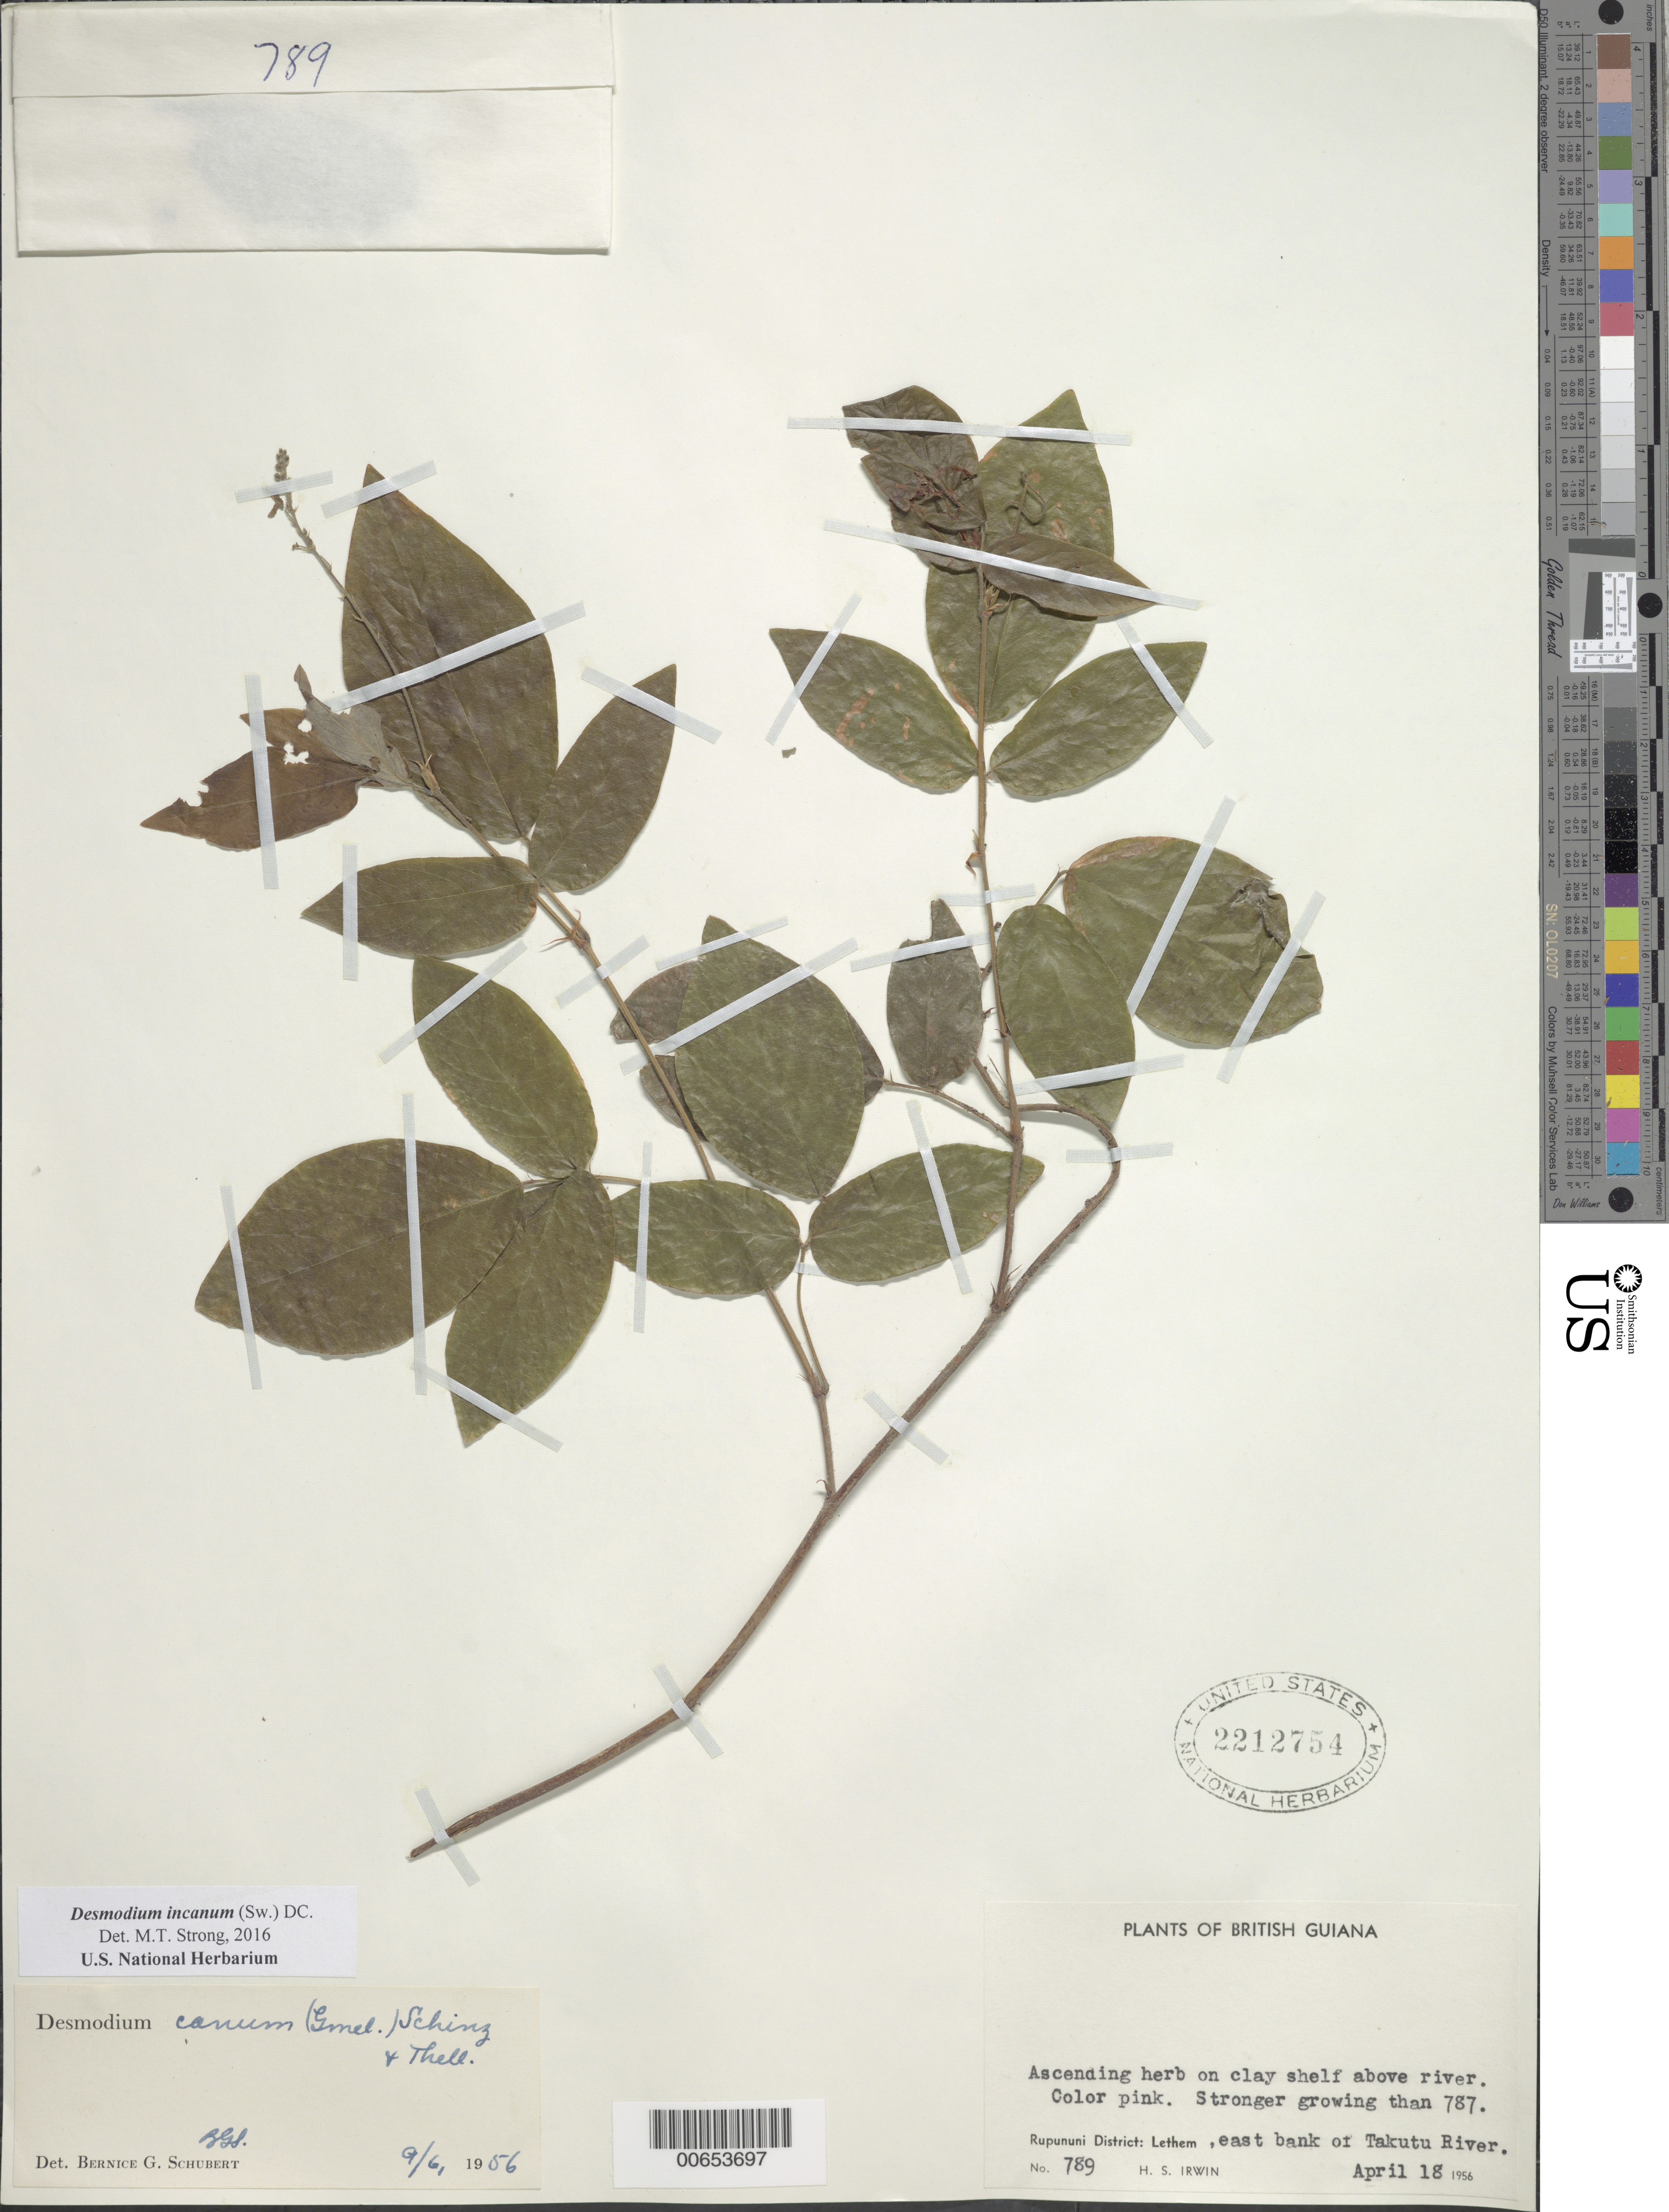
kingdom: Plantae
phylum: Tracheophyta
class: Magnoliopsida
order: Fabales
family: Fabaceae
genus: Desmodium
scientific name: Desmodium incanum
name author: (Sw.) DC.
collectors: H. Irwin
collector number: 789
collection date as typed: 18-Apr-56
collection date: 1956-04-18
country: Guyana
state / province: U. Takutu-U. Essequibo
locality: Rupununi Dist., Lethem, E bank of Takutu River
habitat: Clay shelf above river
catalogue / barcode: US 2212754